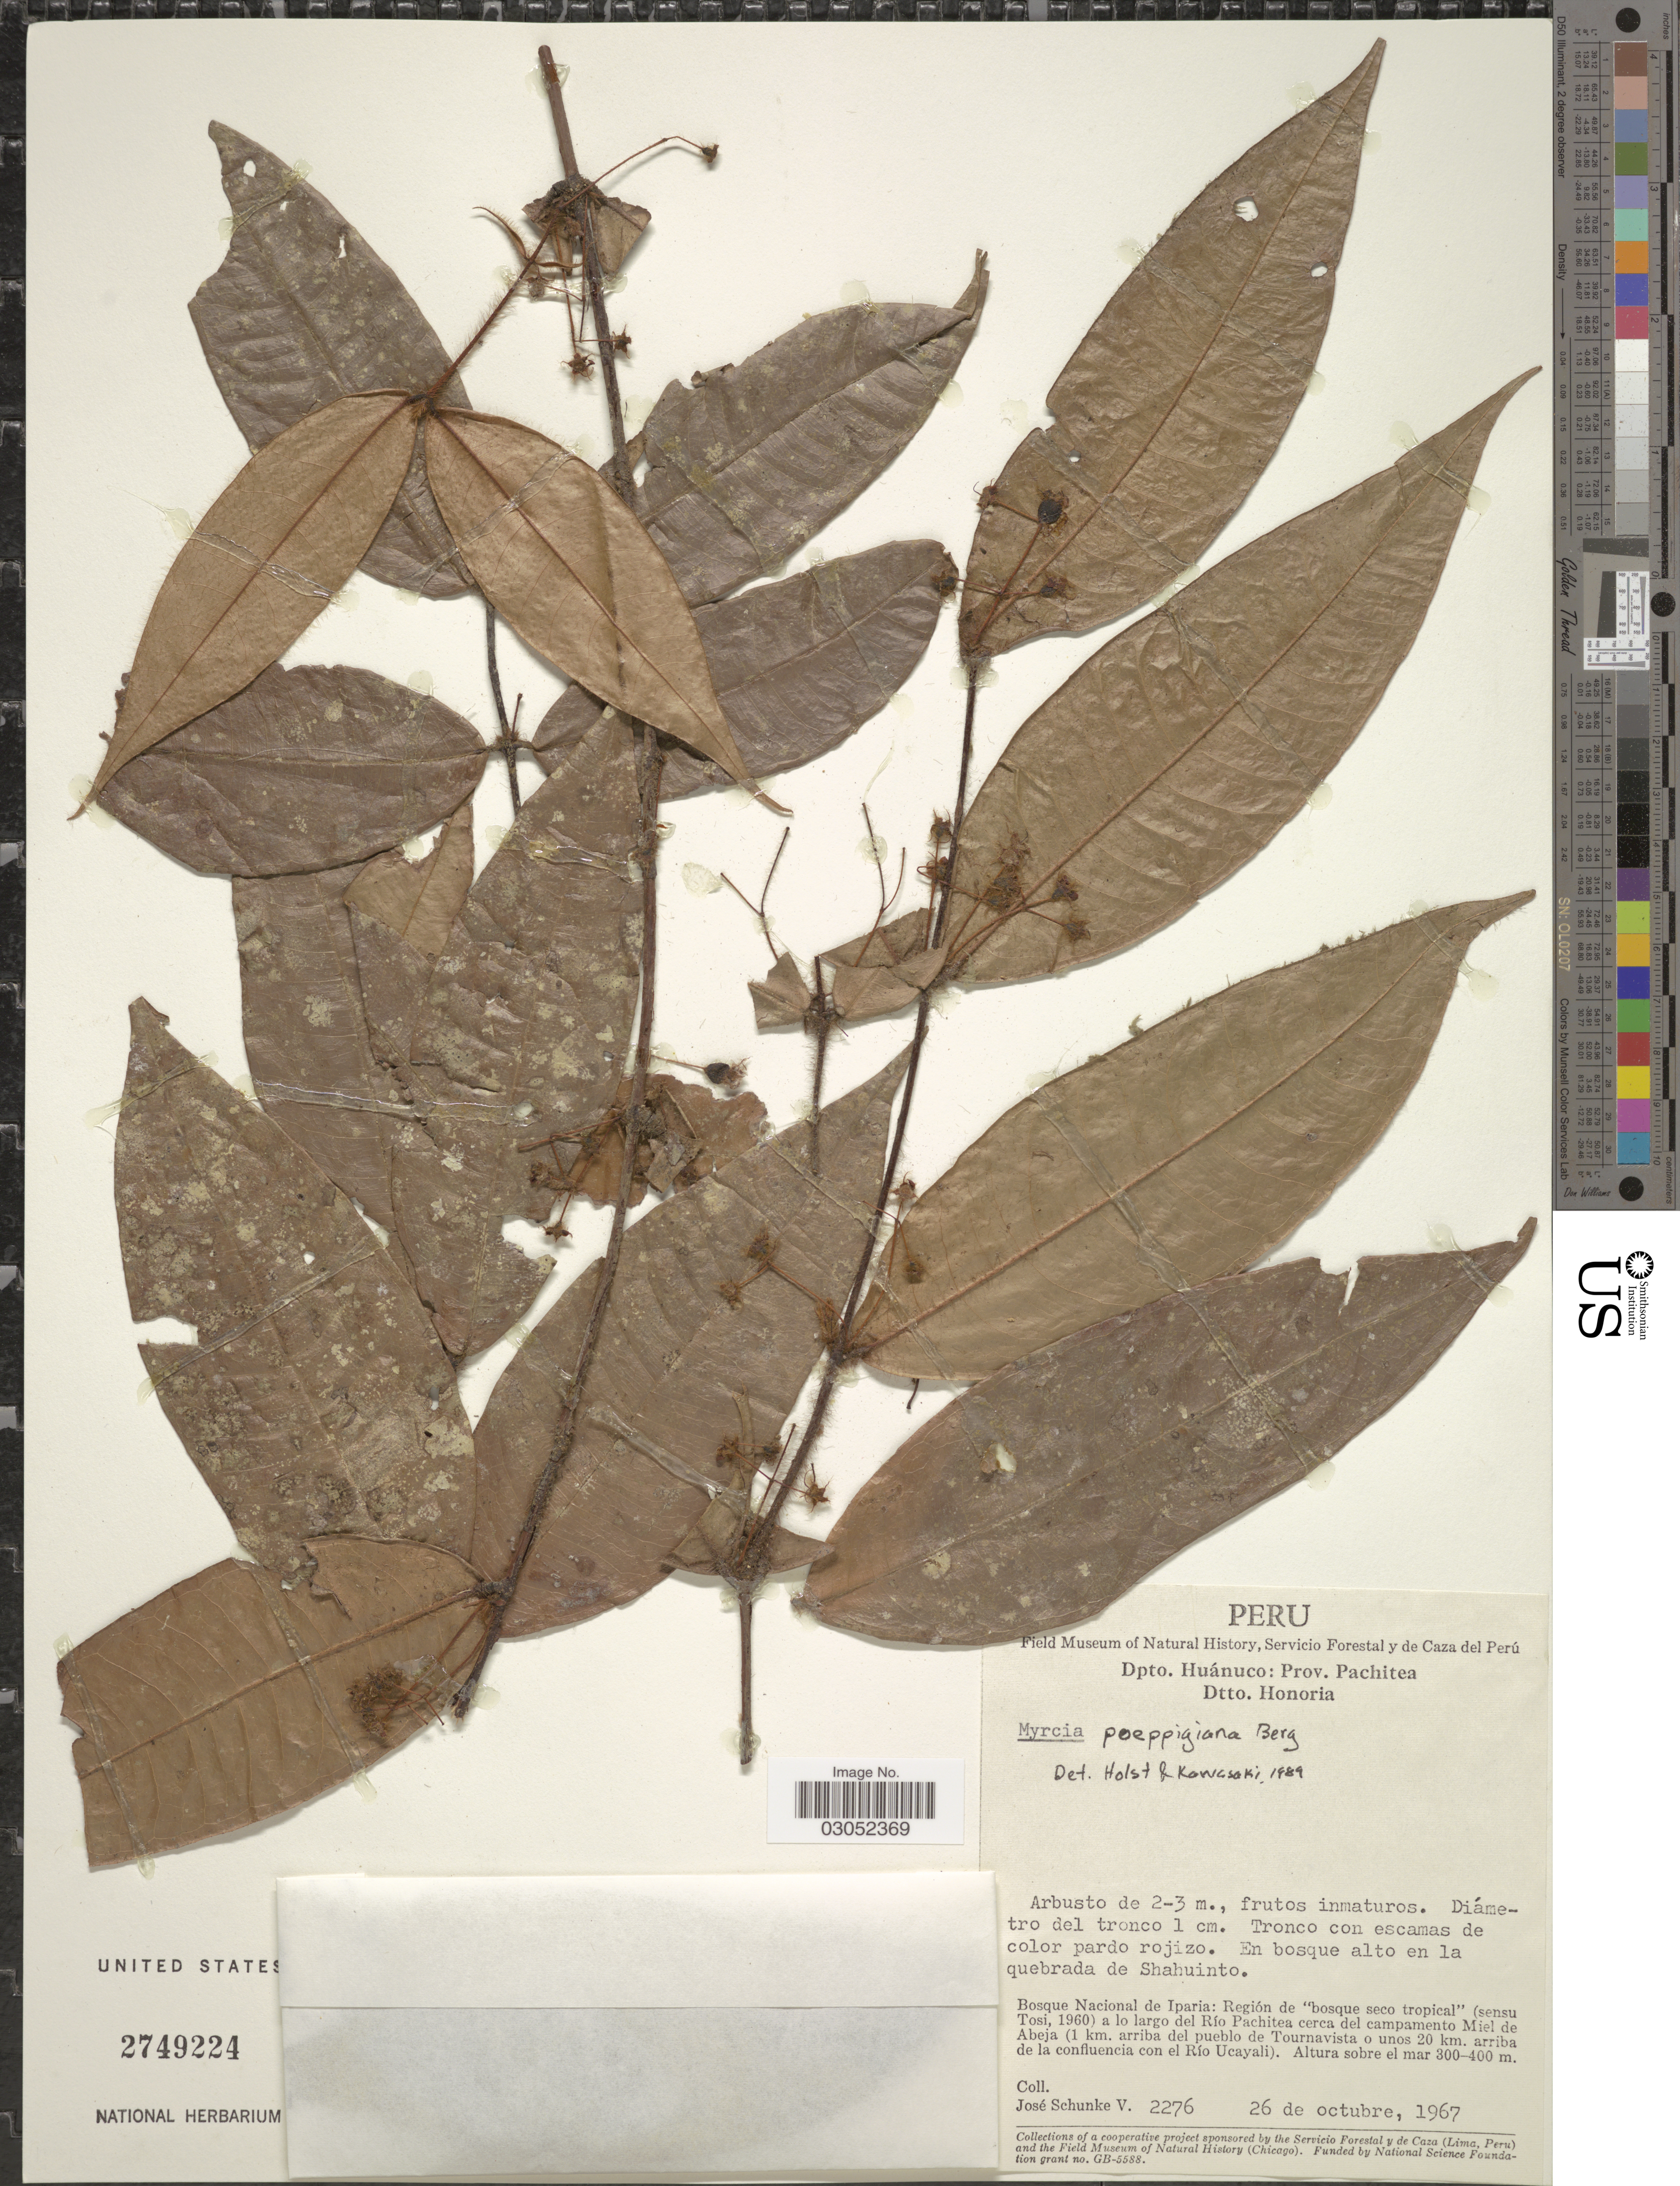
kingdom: Plantae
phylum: Tracheophyta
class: Magnoliopsida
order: Myrtales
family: Myrtaceae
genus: Myrcia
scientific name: Myrcia poeppigiana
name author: O. Berg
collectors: J. Schunke Vigo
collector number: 2276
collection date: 1967-10-26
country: Peru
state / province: Huánuco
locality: Dpto. Huánuco: Prov. Pachitea. Dtto. Honoria. En bosque alto en la quebrada de Shahuinto. Bosque Nacional de Iparia: Región de "bosque seco tropical" (sensu Tosi, 1960) a lo largo del Río Pachitea cerca del campamento Miel de Abeja (1 km. arriba del pueblo de Tournavista o unos 20 km. arriba de la confluencia con el Río Ucayali).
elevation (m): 300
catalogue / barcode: US 2749224